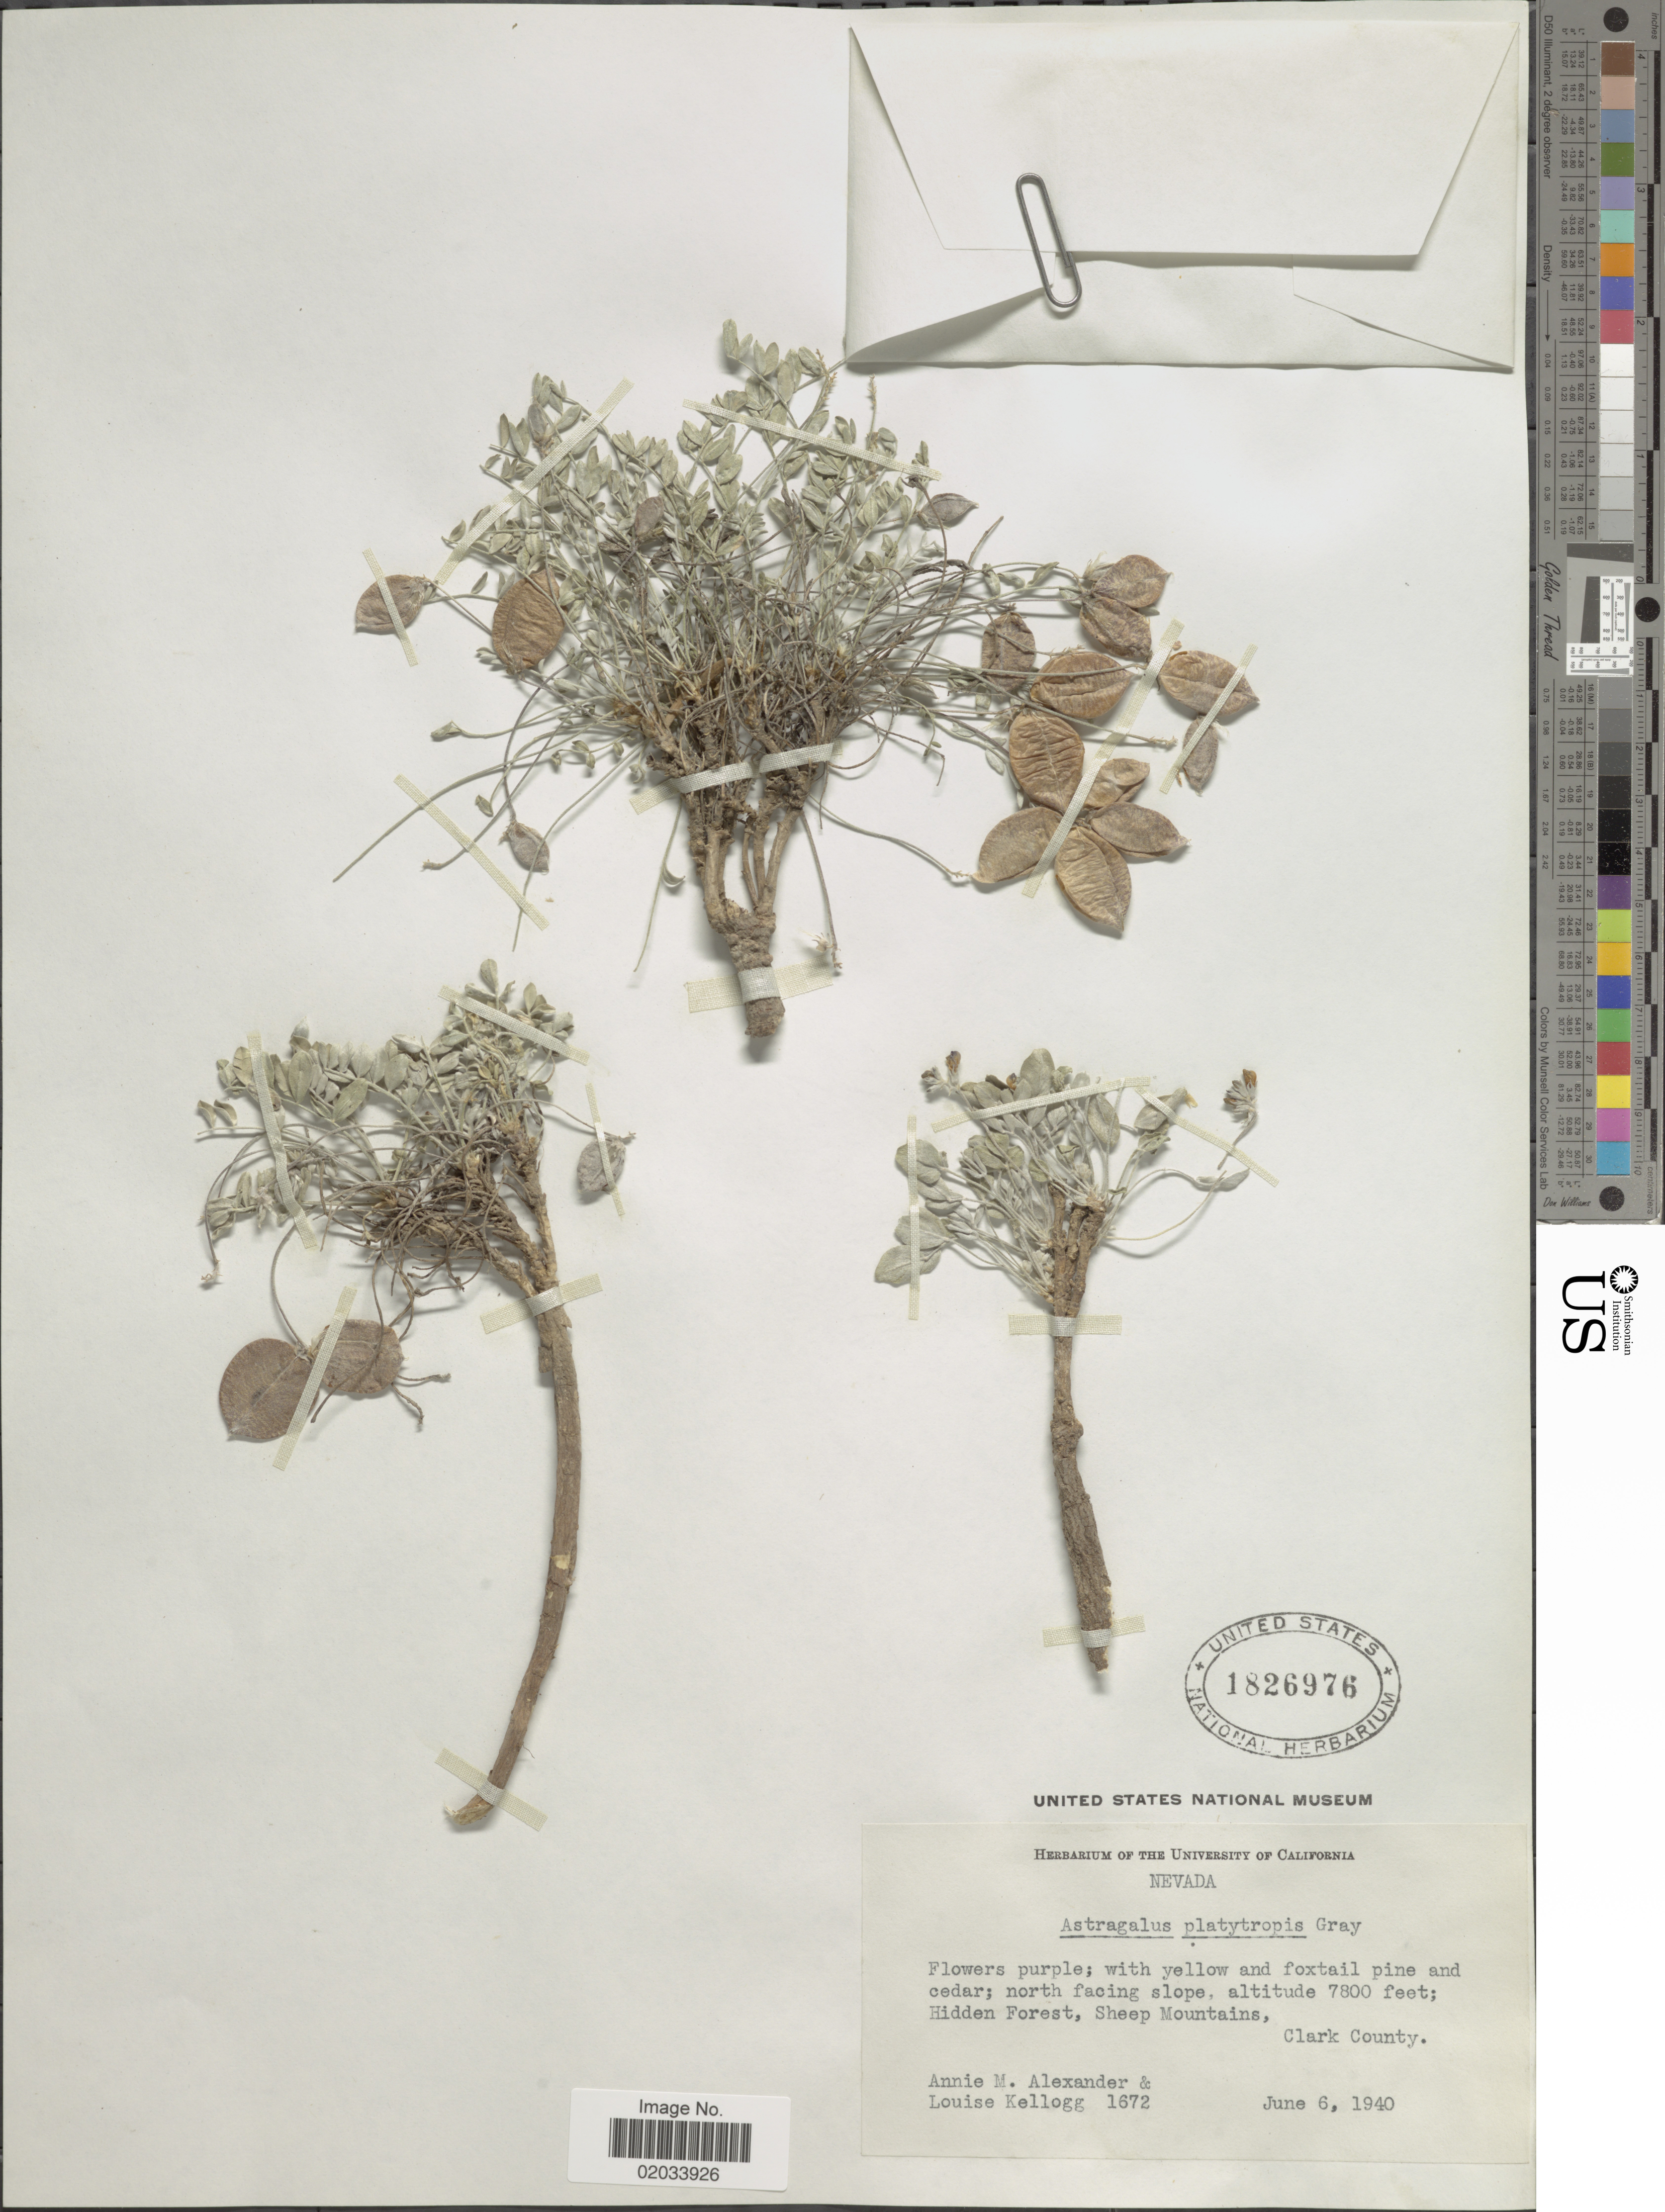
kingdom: Plantae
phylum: Tracheophyta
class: Magnoliopsida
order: Fabales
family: Fabaceae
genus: Astragalus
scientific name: Astragalus platytropis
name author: A. Gray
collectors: A. M. Alexander & L. Kellogg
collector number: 1672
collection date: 1940-06-06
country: United States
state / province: Nevada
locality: Hidden Forest, Sheep Mountains, Clark County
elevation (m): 2377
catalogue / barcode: US 1826976